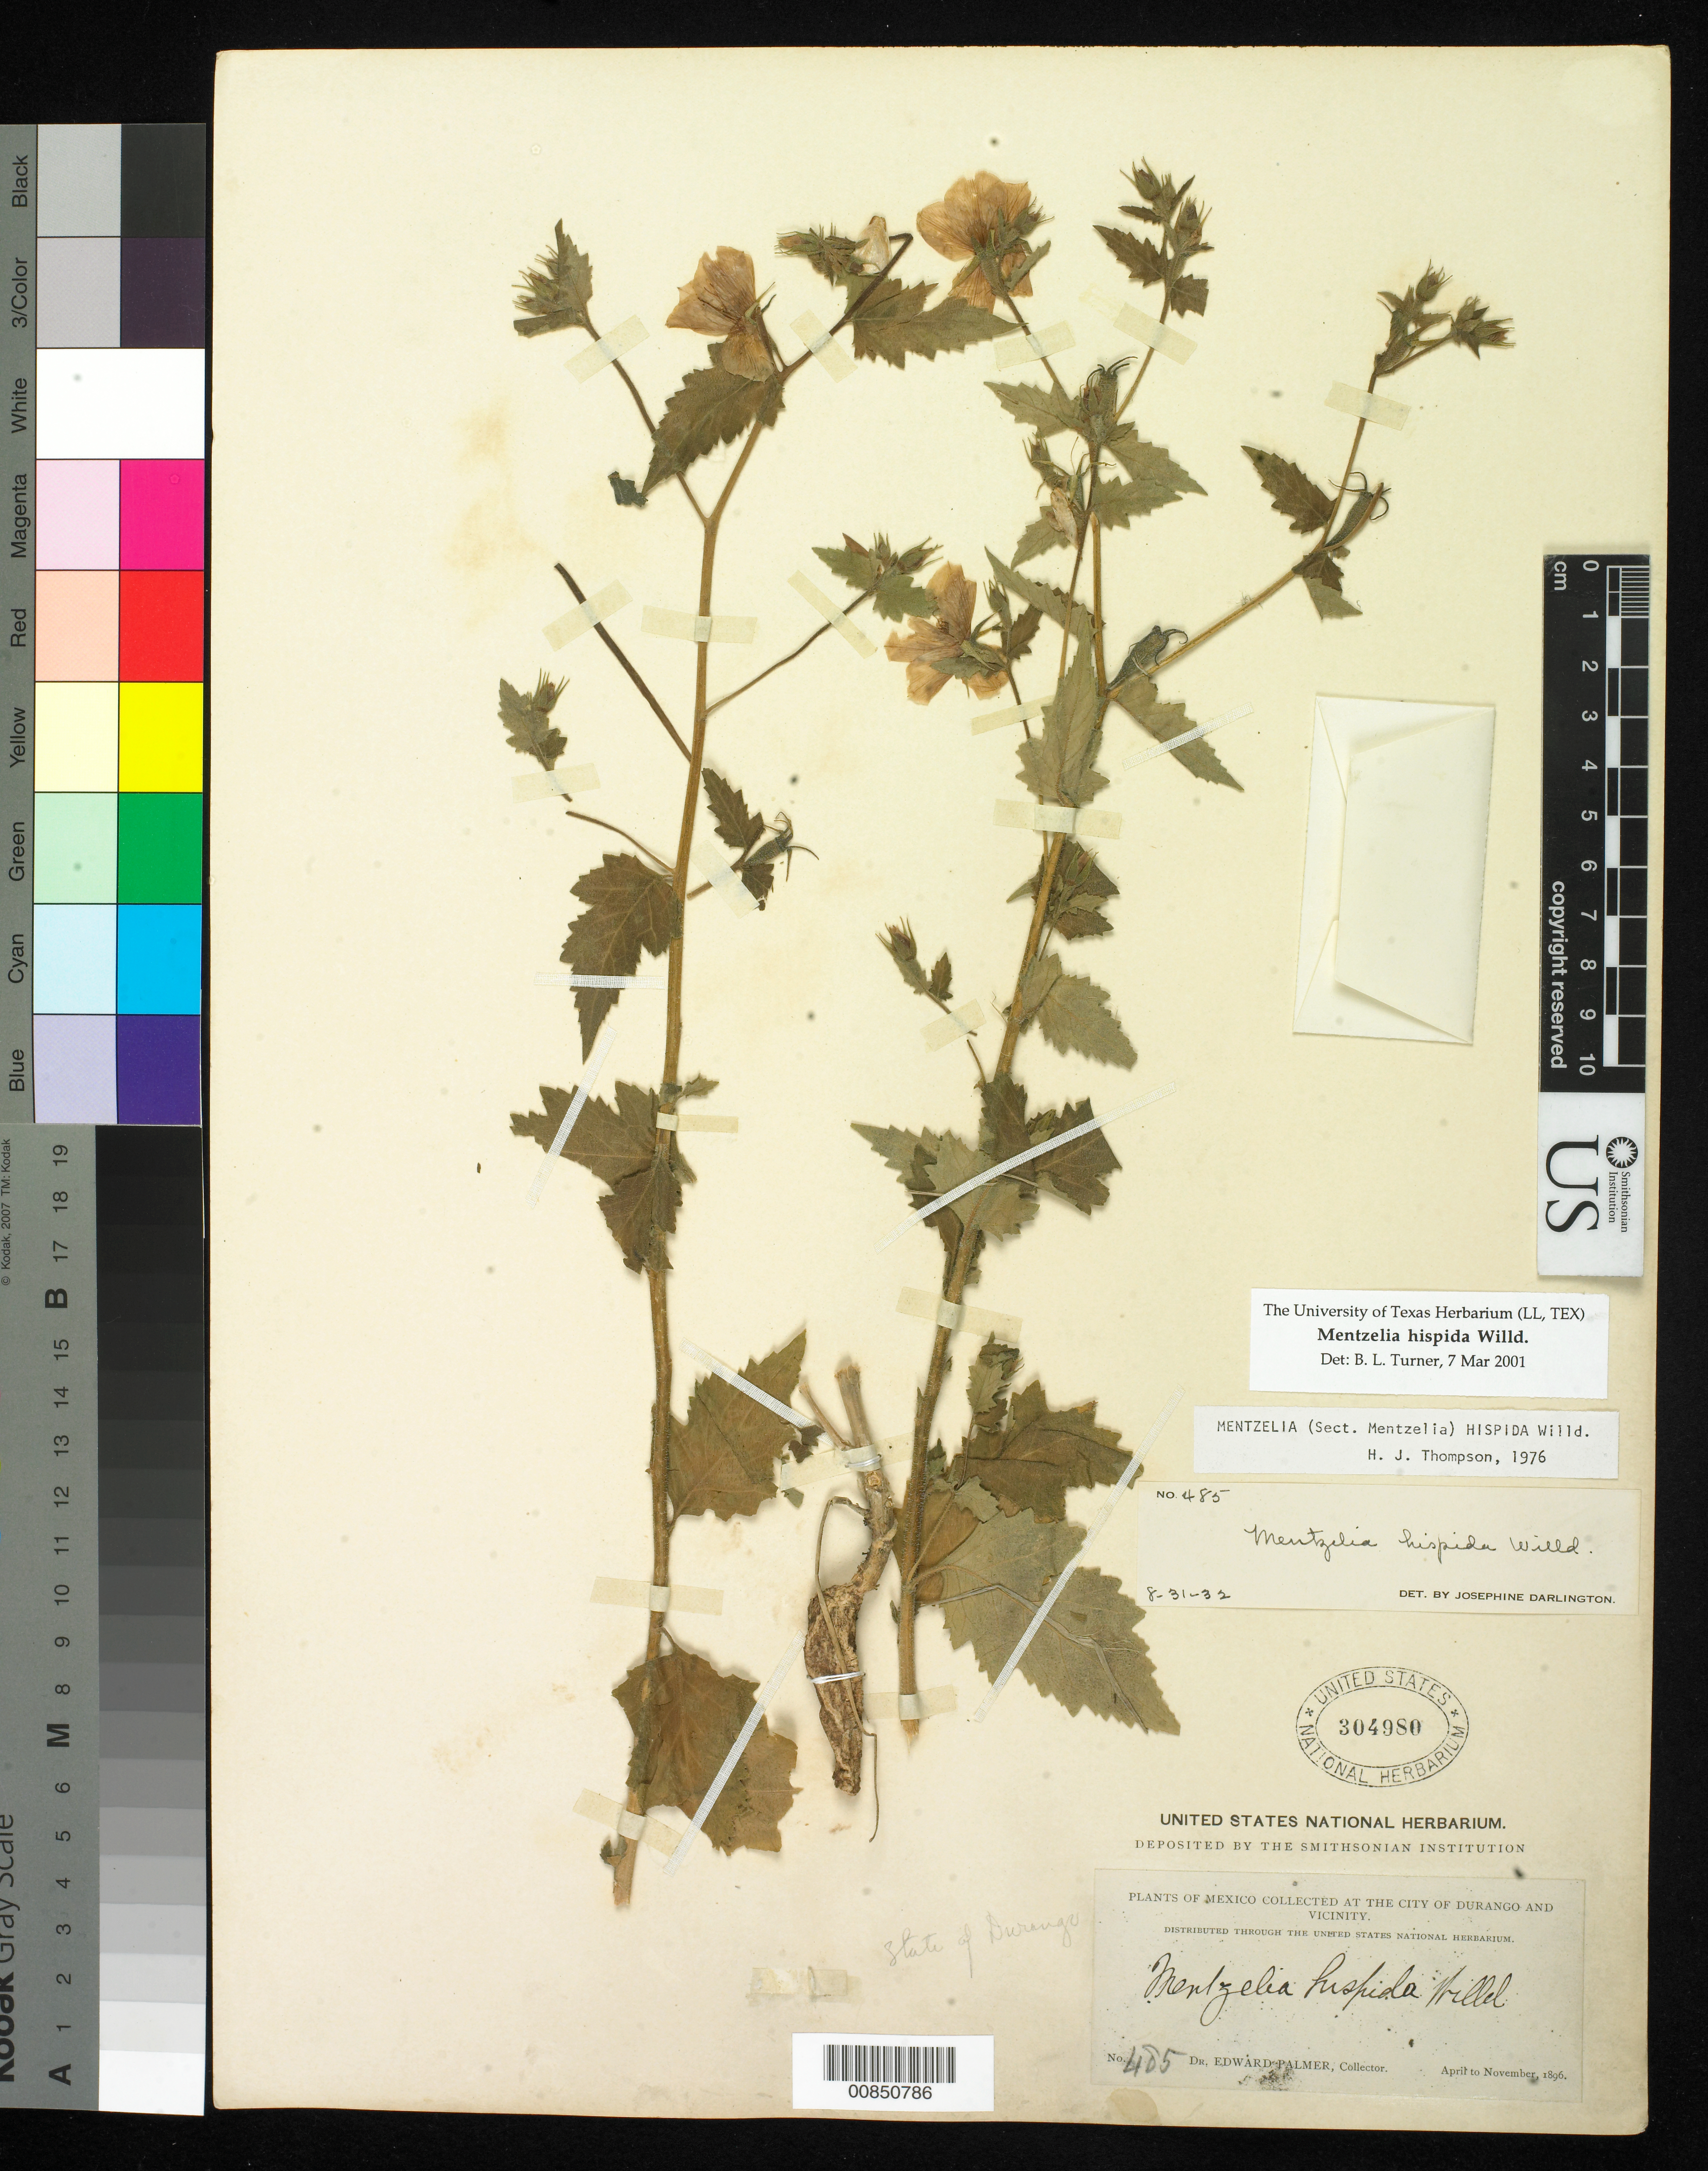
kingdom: Plantae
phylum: Tracheophyta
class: Magnoliopsida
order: Cornales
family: Loasaceae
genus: Mentzelia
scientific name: Mentzelia hispida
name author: Willd.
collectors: E. Palmer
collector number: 485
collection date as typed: Apr 1896 to -- Nov 1896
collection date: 1896-04/1896-11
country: Mexico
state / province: Durango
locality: City of Durango and vicinity.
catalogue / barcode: US 304980